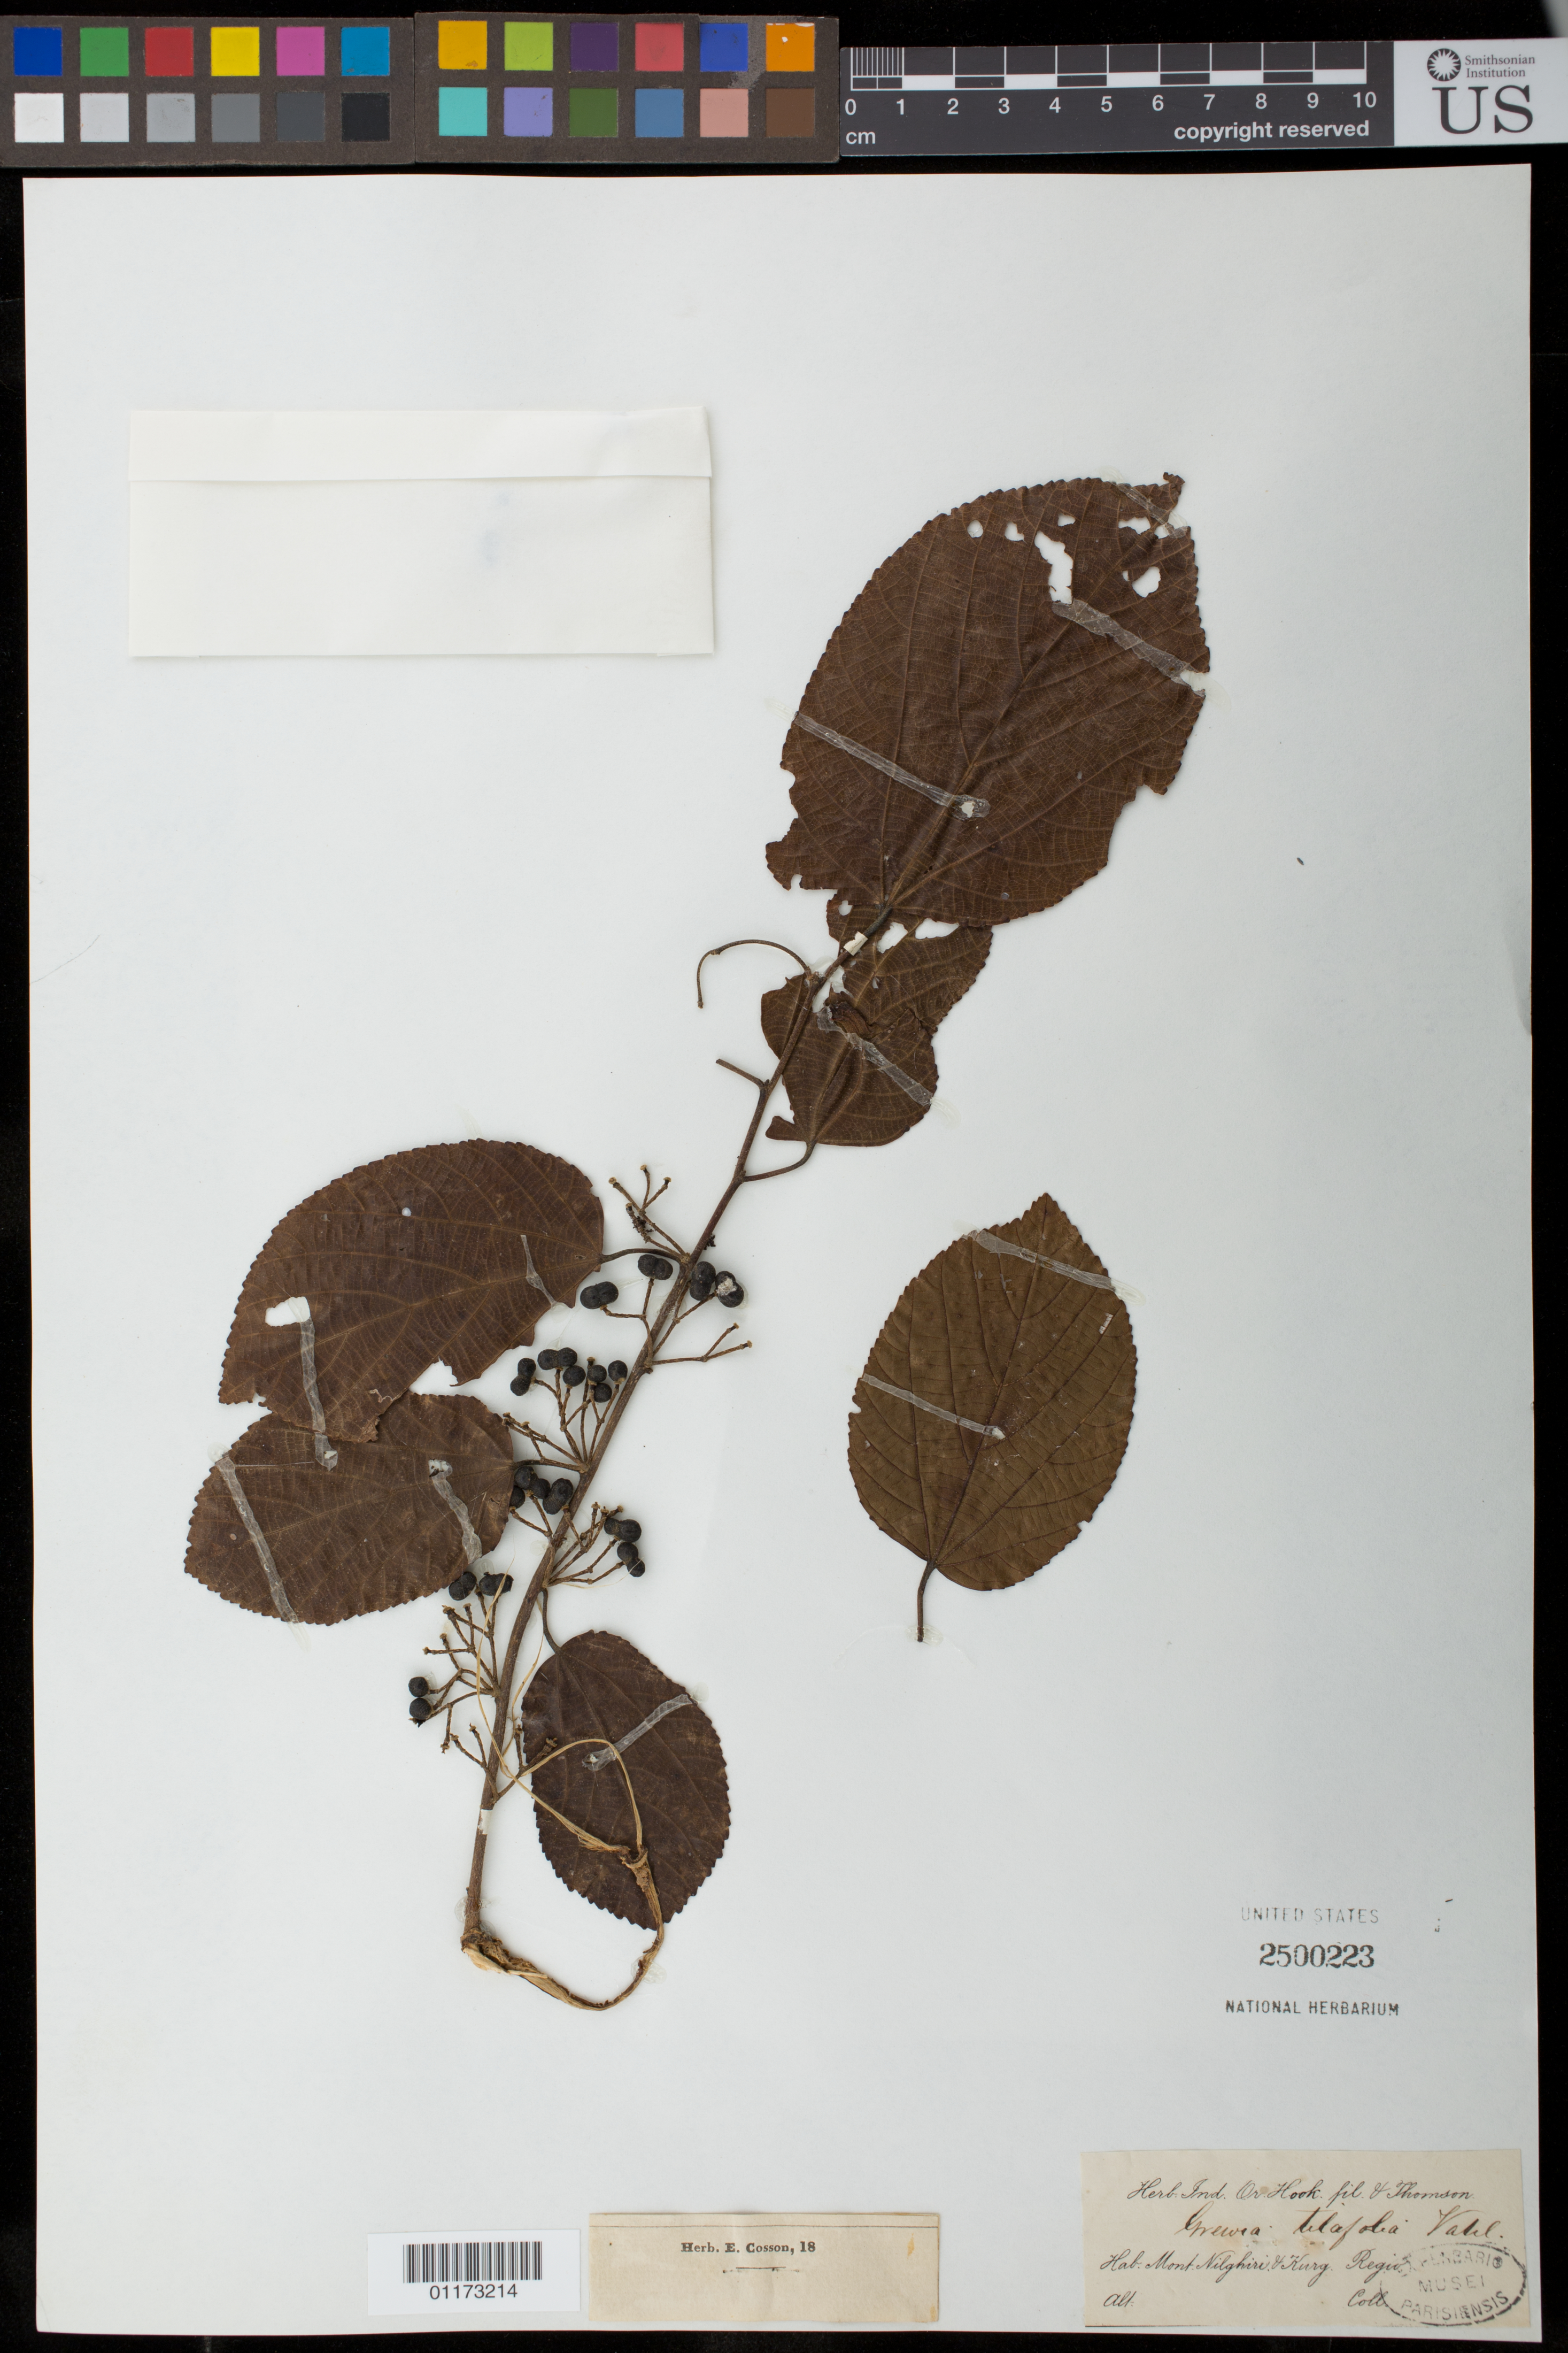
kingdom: Plantae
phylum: Tracheophyta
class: Magnoliopsida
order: Malvales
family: Malvaceae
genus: Grewia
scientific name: Grewia tiliifolia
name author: Vahl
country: India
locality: Mont. Nilghiri &Kurg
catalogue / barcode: US 2500223